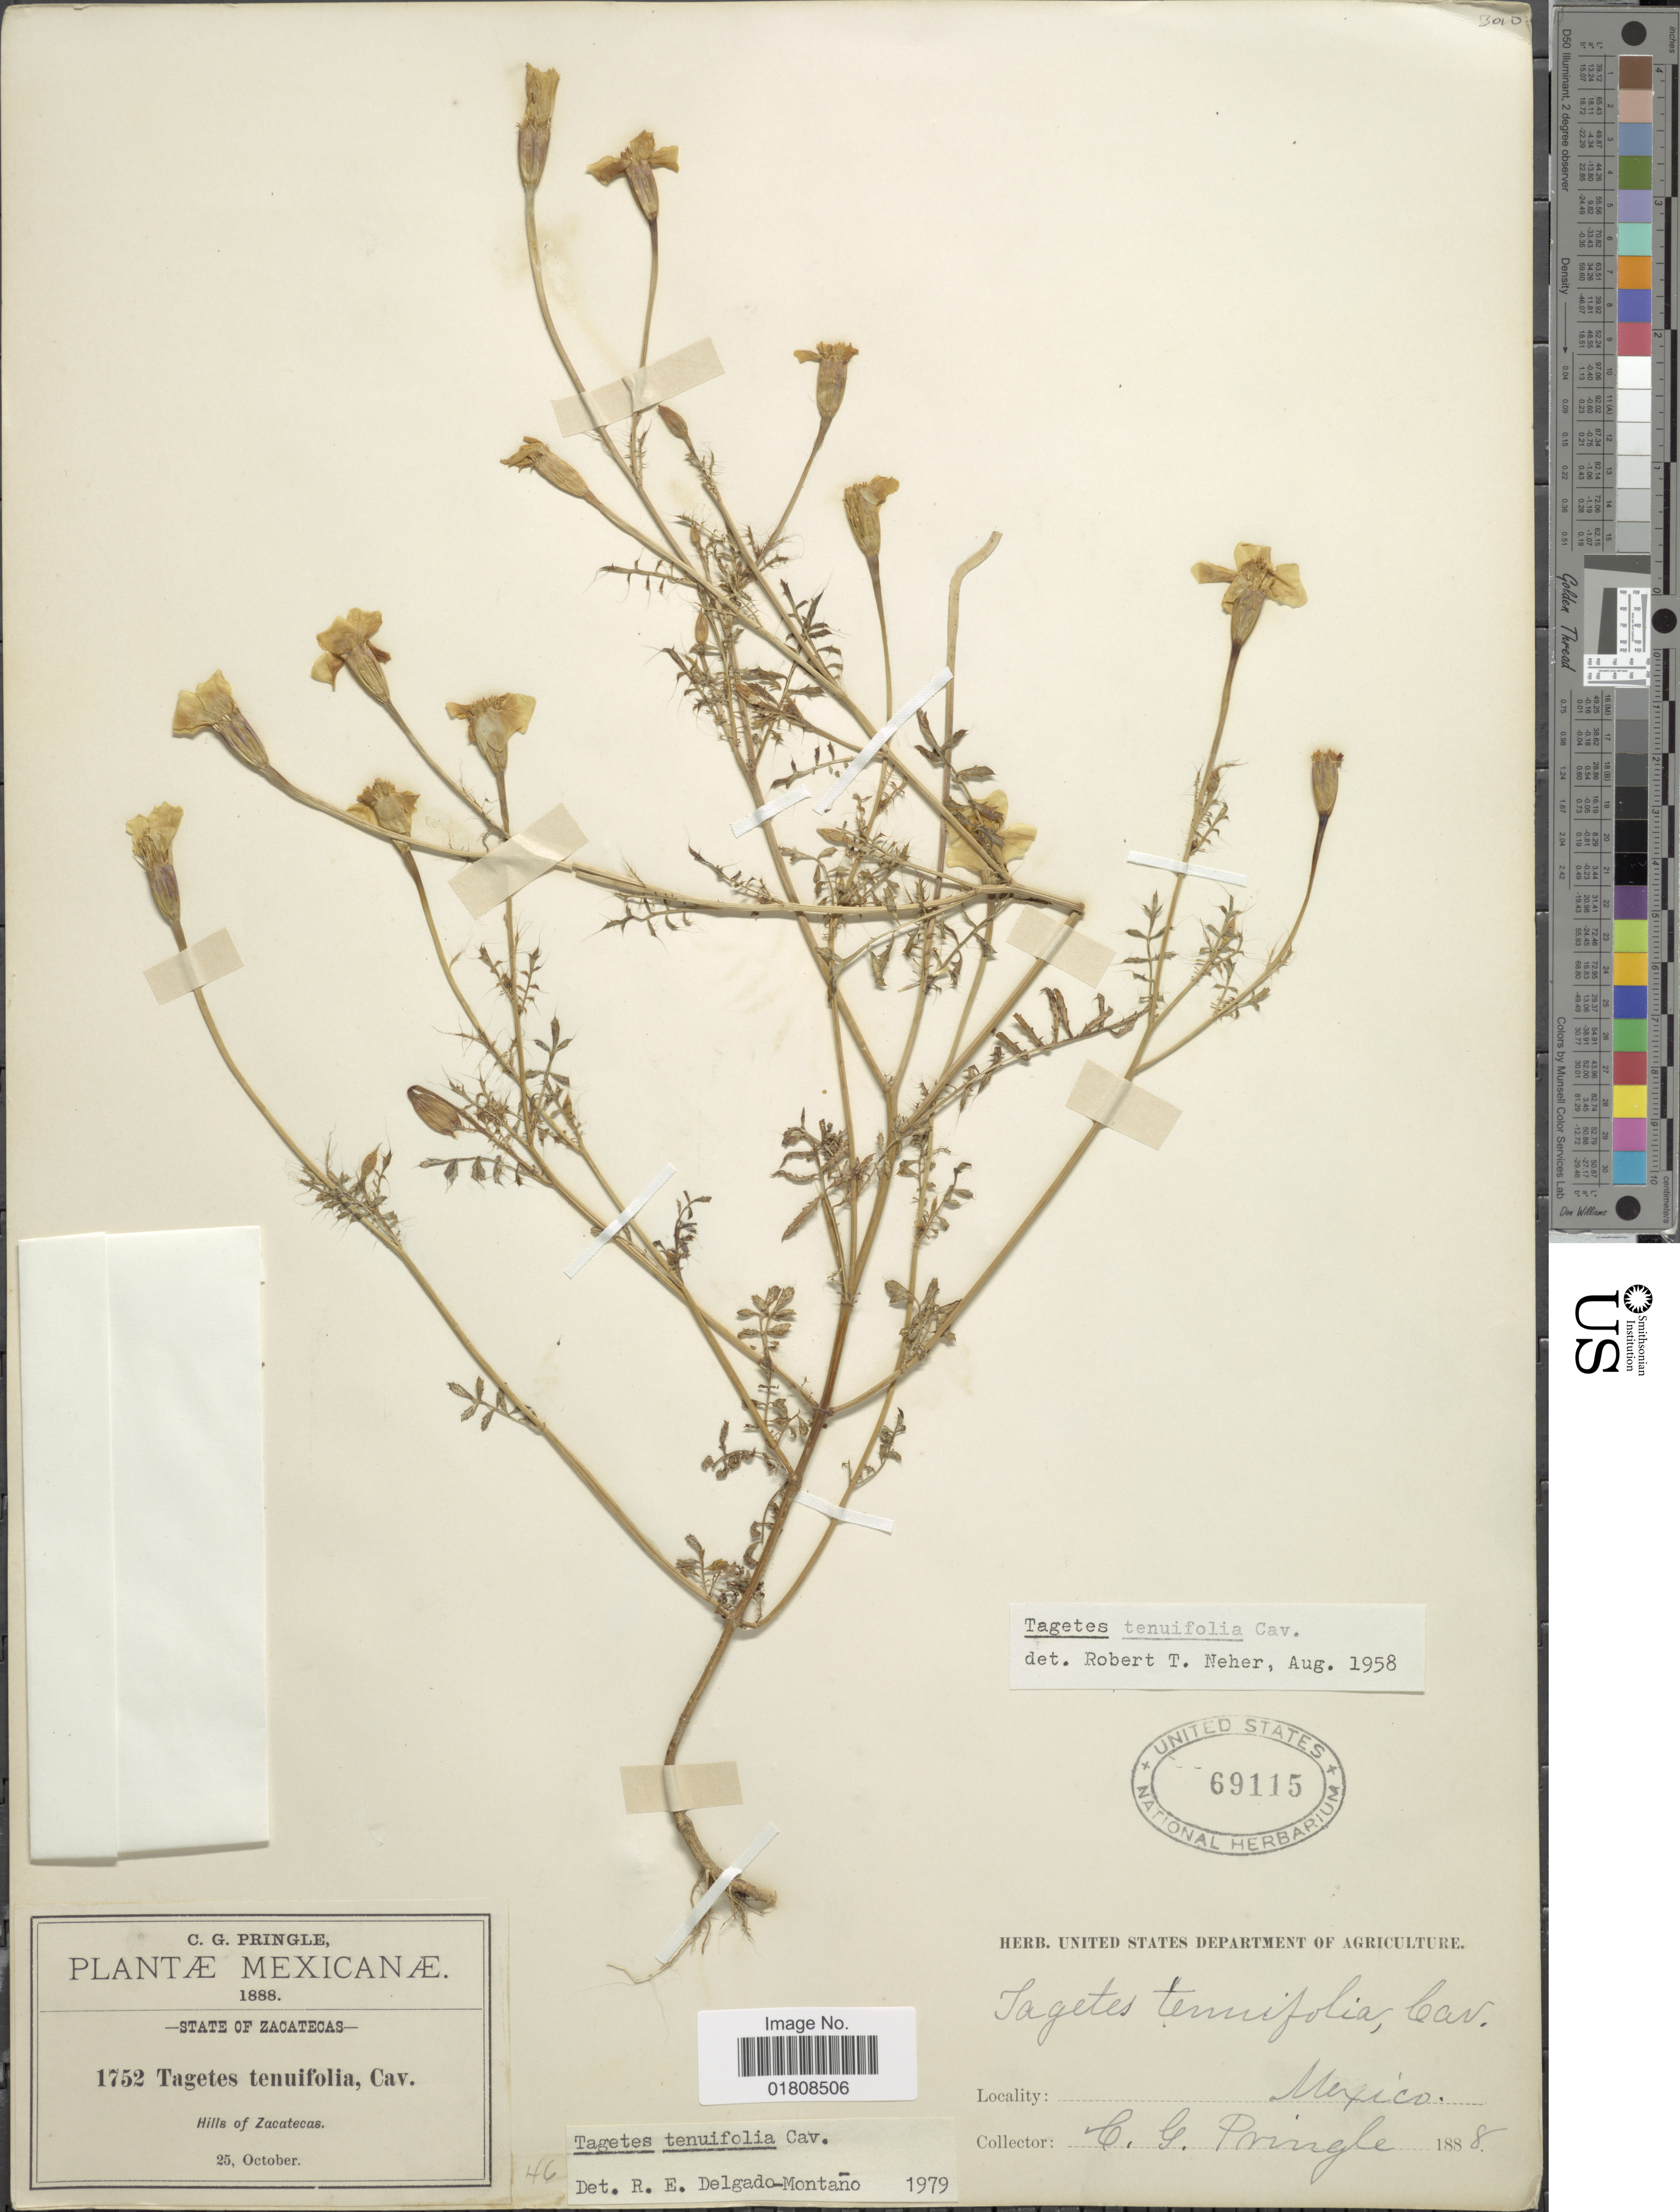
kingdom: Plantae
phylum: Tracheophyta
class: Magnoliopsida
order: Asterales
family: Asteraceae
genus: Tagetes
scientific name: Tagetes tenuifolia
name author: Cav.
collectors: C. G. Pringle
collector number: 1752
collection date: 1888-10-25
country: Mexico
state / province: Zacatecas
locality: Hills of Zacatecas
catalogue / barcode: US 69115